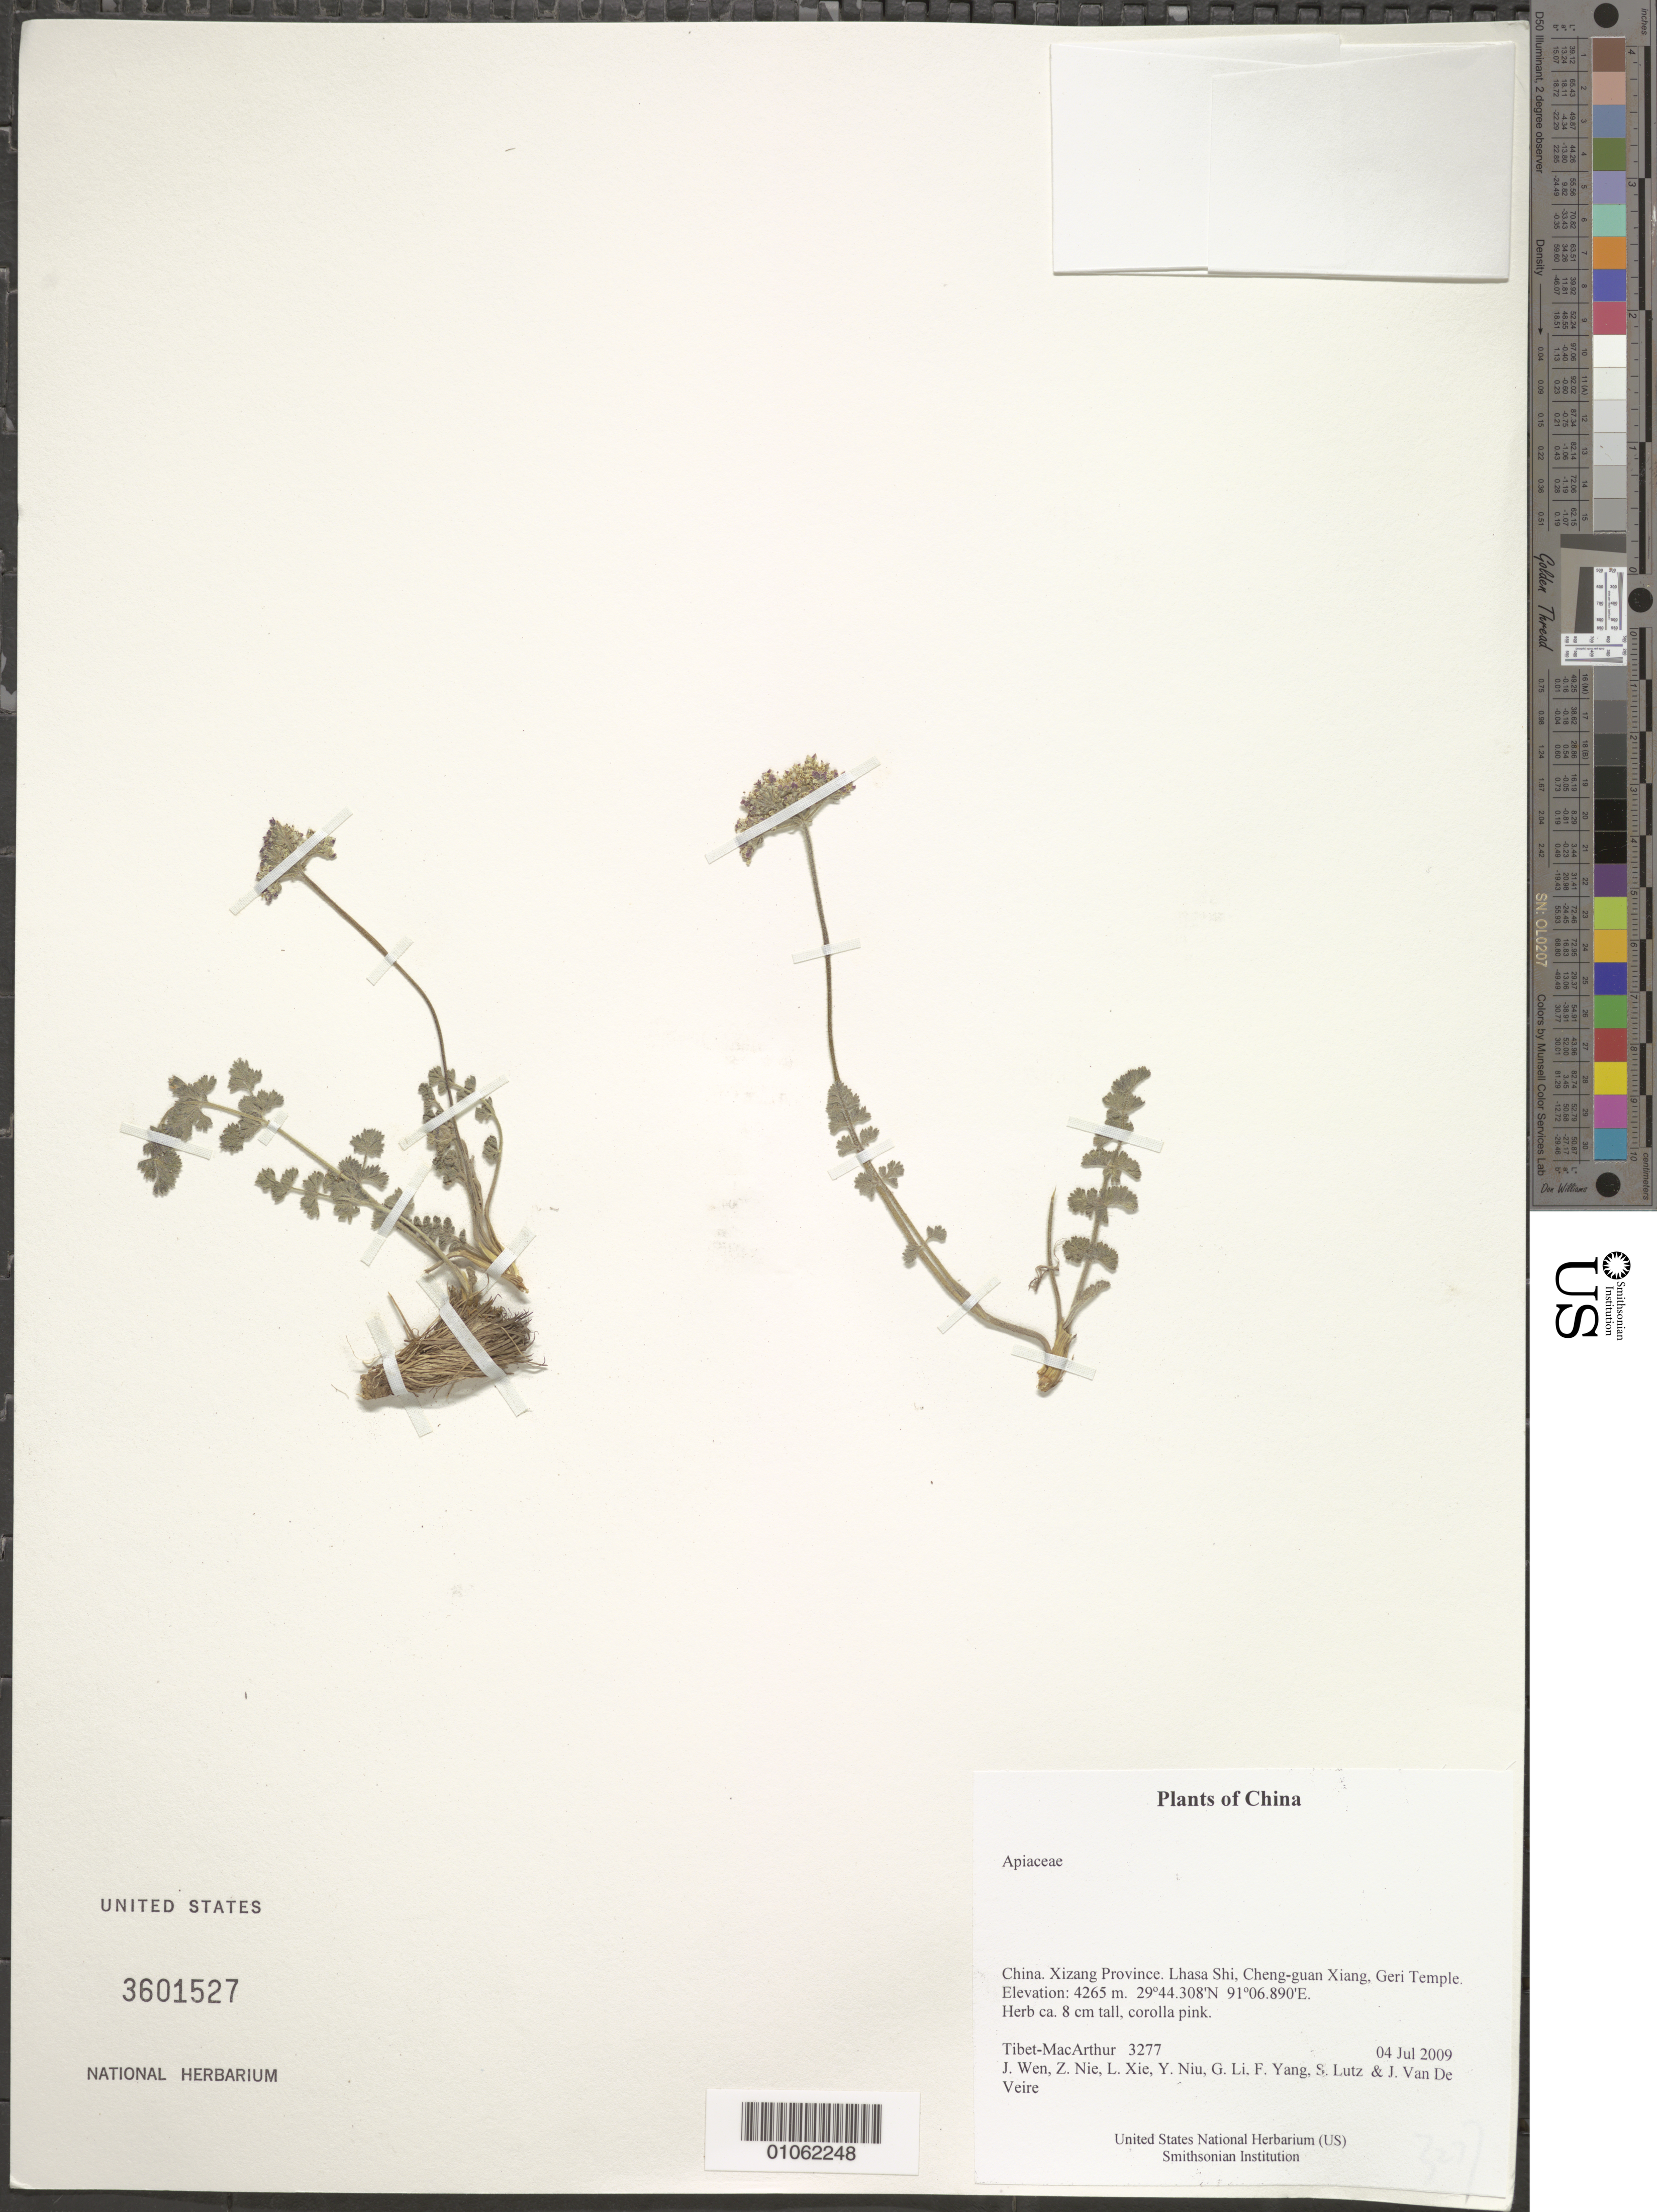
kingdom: Plantae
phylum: Tracheophyta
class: Magnoliopsida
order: Apiales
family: Apiaceae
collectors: Tibet-MacArthur, J. Wen, Z. Nie, L. Xie, Y. Niu, G. Li, F. Yang, S. Lutz & J. Van De Veire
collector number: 3277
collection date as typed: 04 Jul 2009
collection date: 2009-07-04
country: China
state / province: Xizang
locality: Lhasa Shi, Cheng-guan Xiang, Geri Temple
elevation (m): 4265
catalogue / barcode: US 3601527